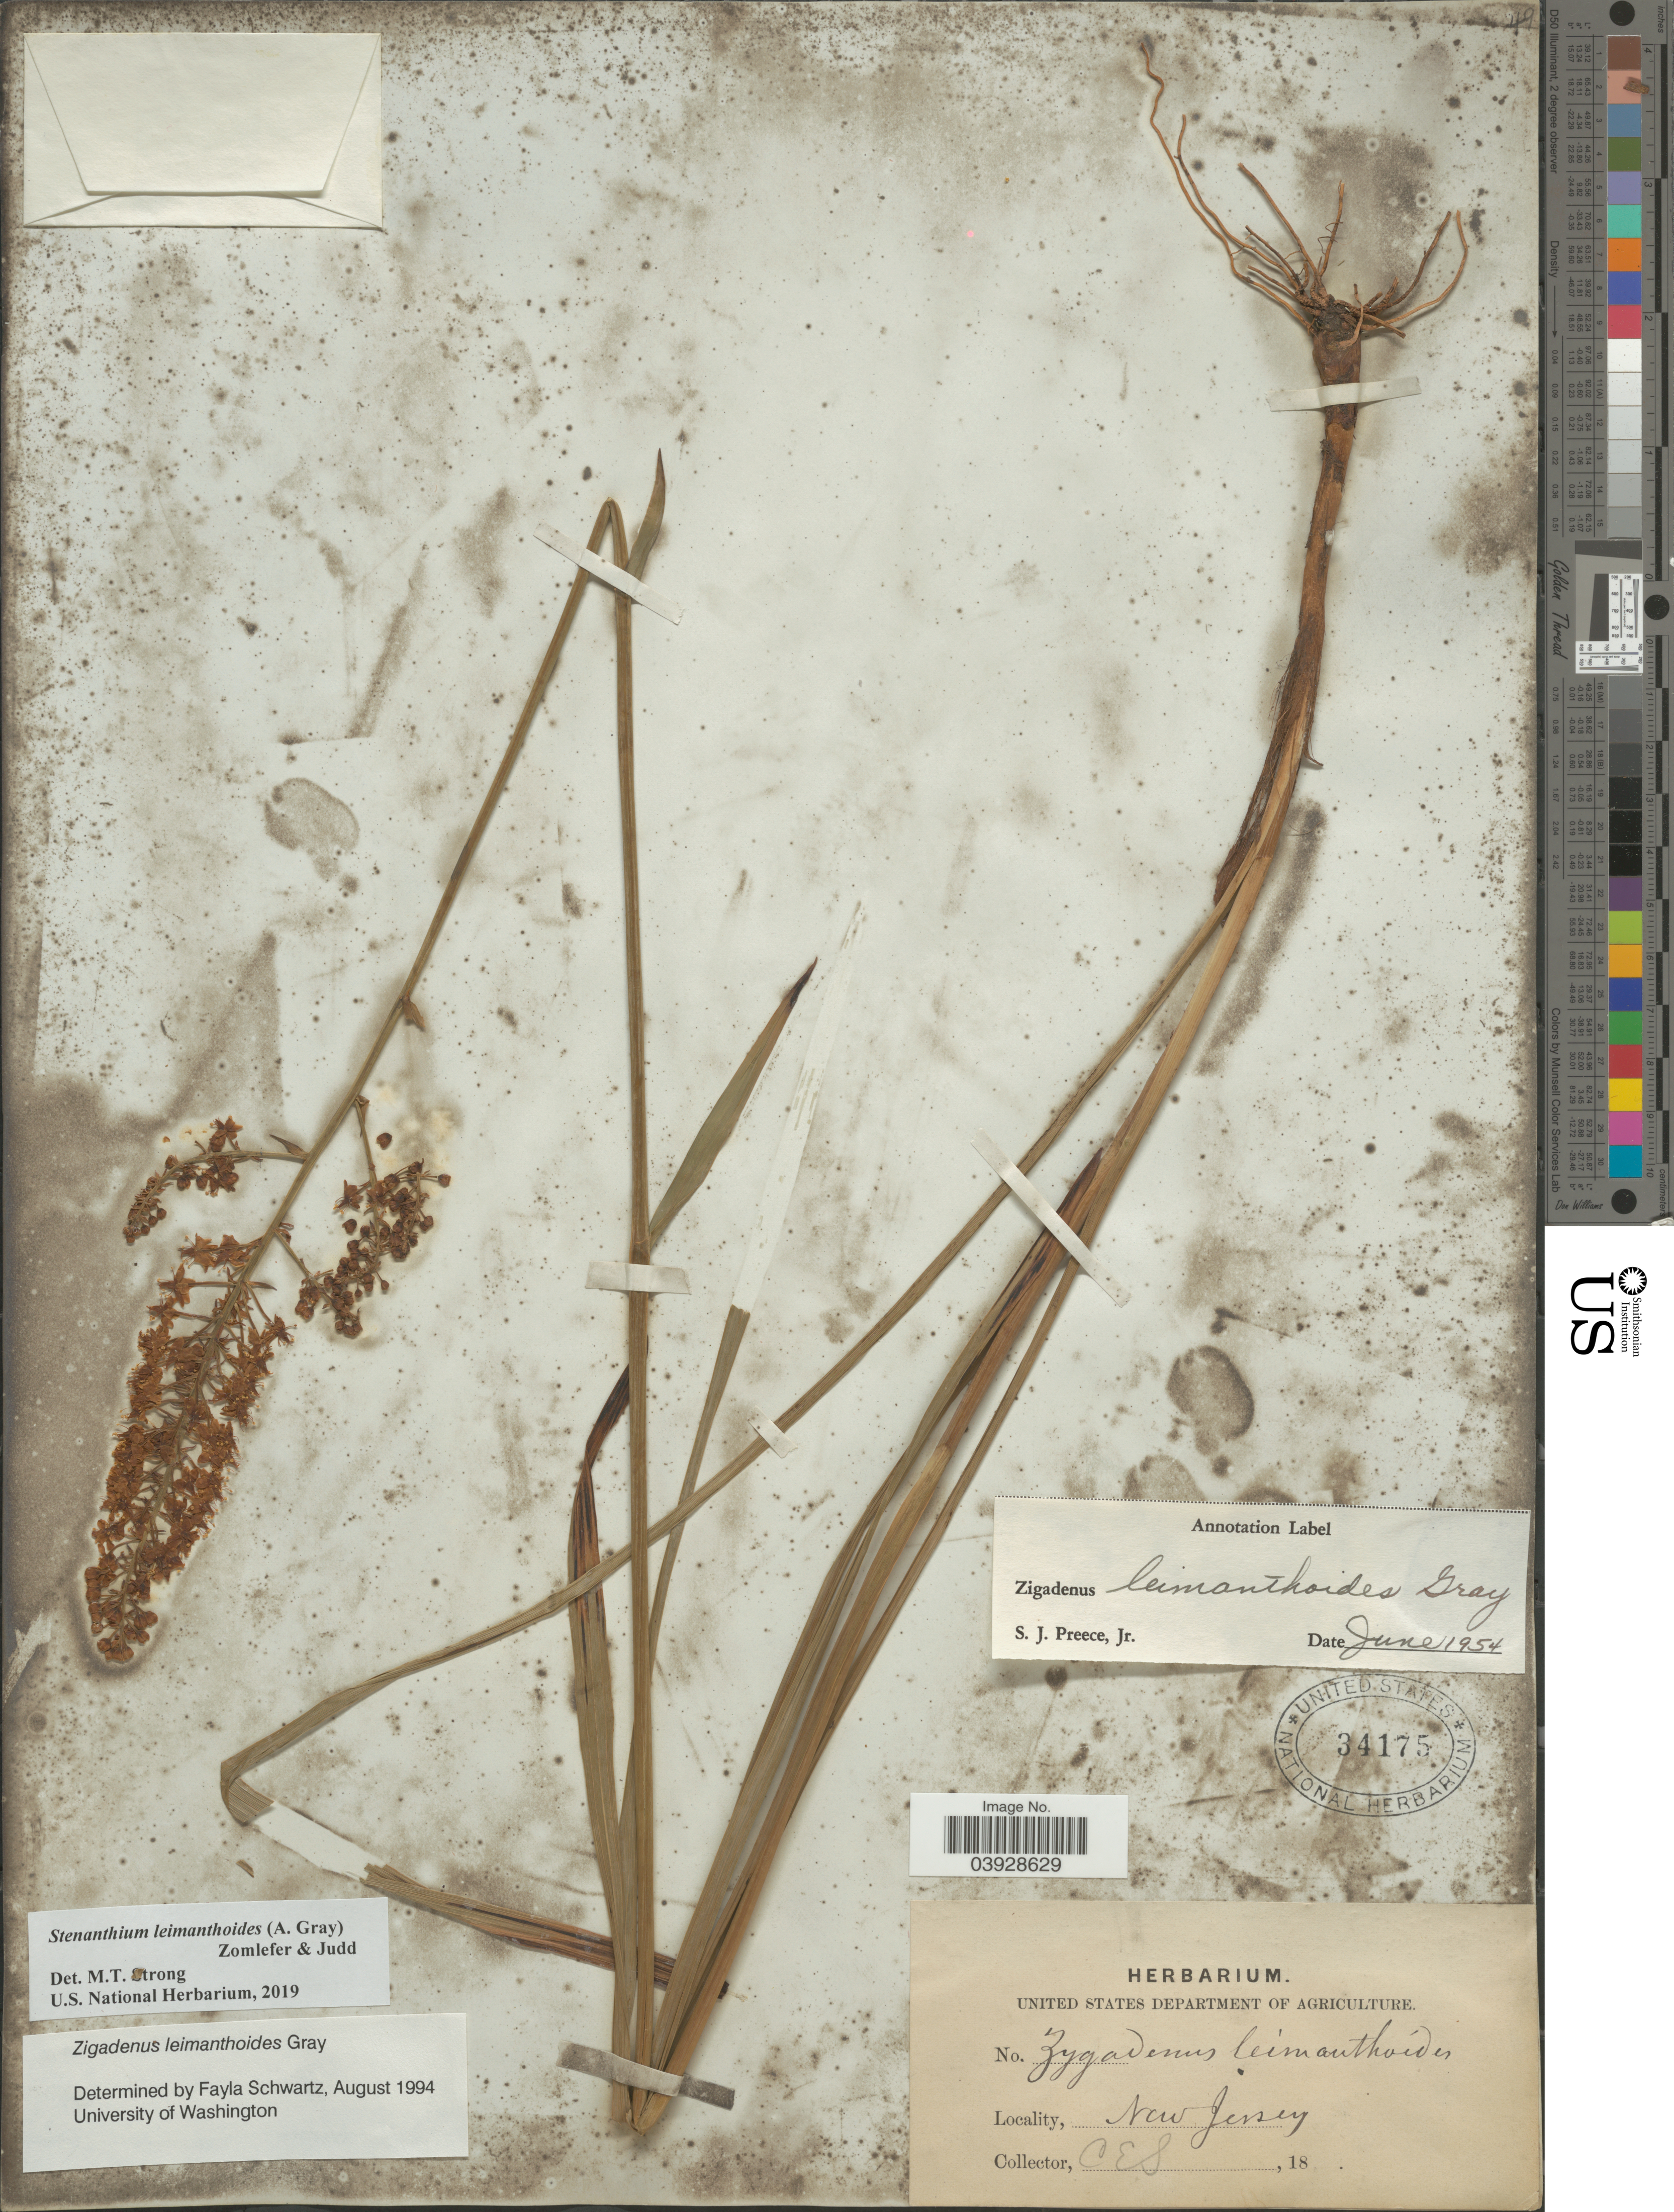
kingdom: Plantae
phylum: Tracheophyta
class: Liliopsida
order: Liliales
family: Melanthiaceae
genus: Stenanthium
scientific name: Stenanthium leimanthoides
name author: (A. Gray) Zomlefer & Judd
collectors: V. de Cesati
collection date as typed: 18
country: United States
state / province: New Jersey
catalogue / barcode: US 34175